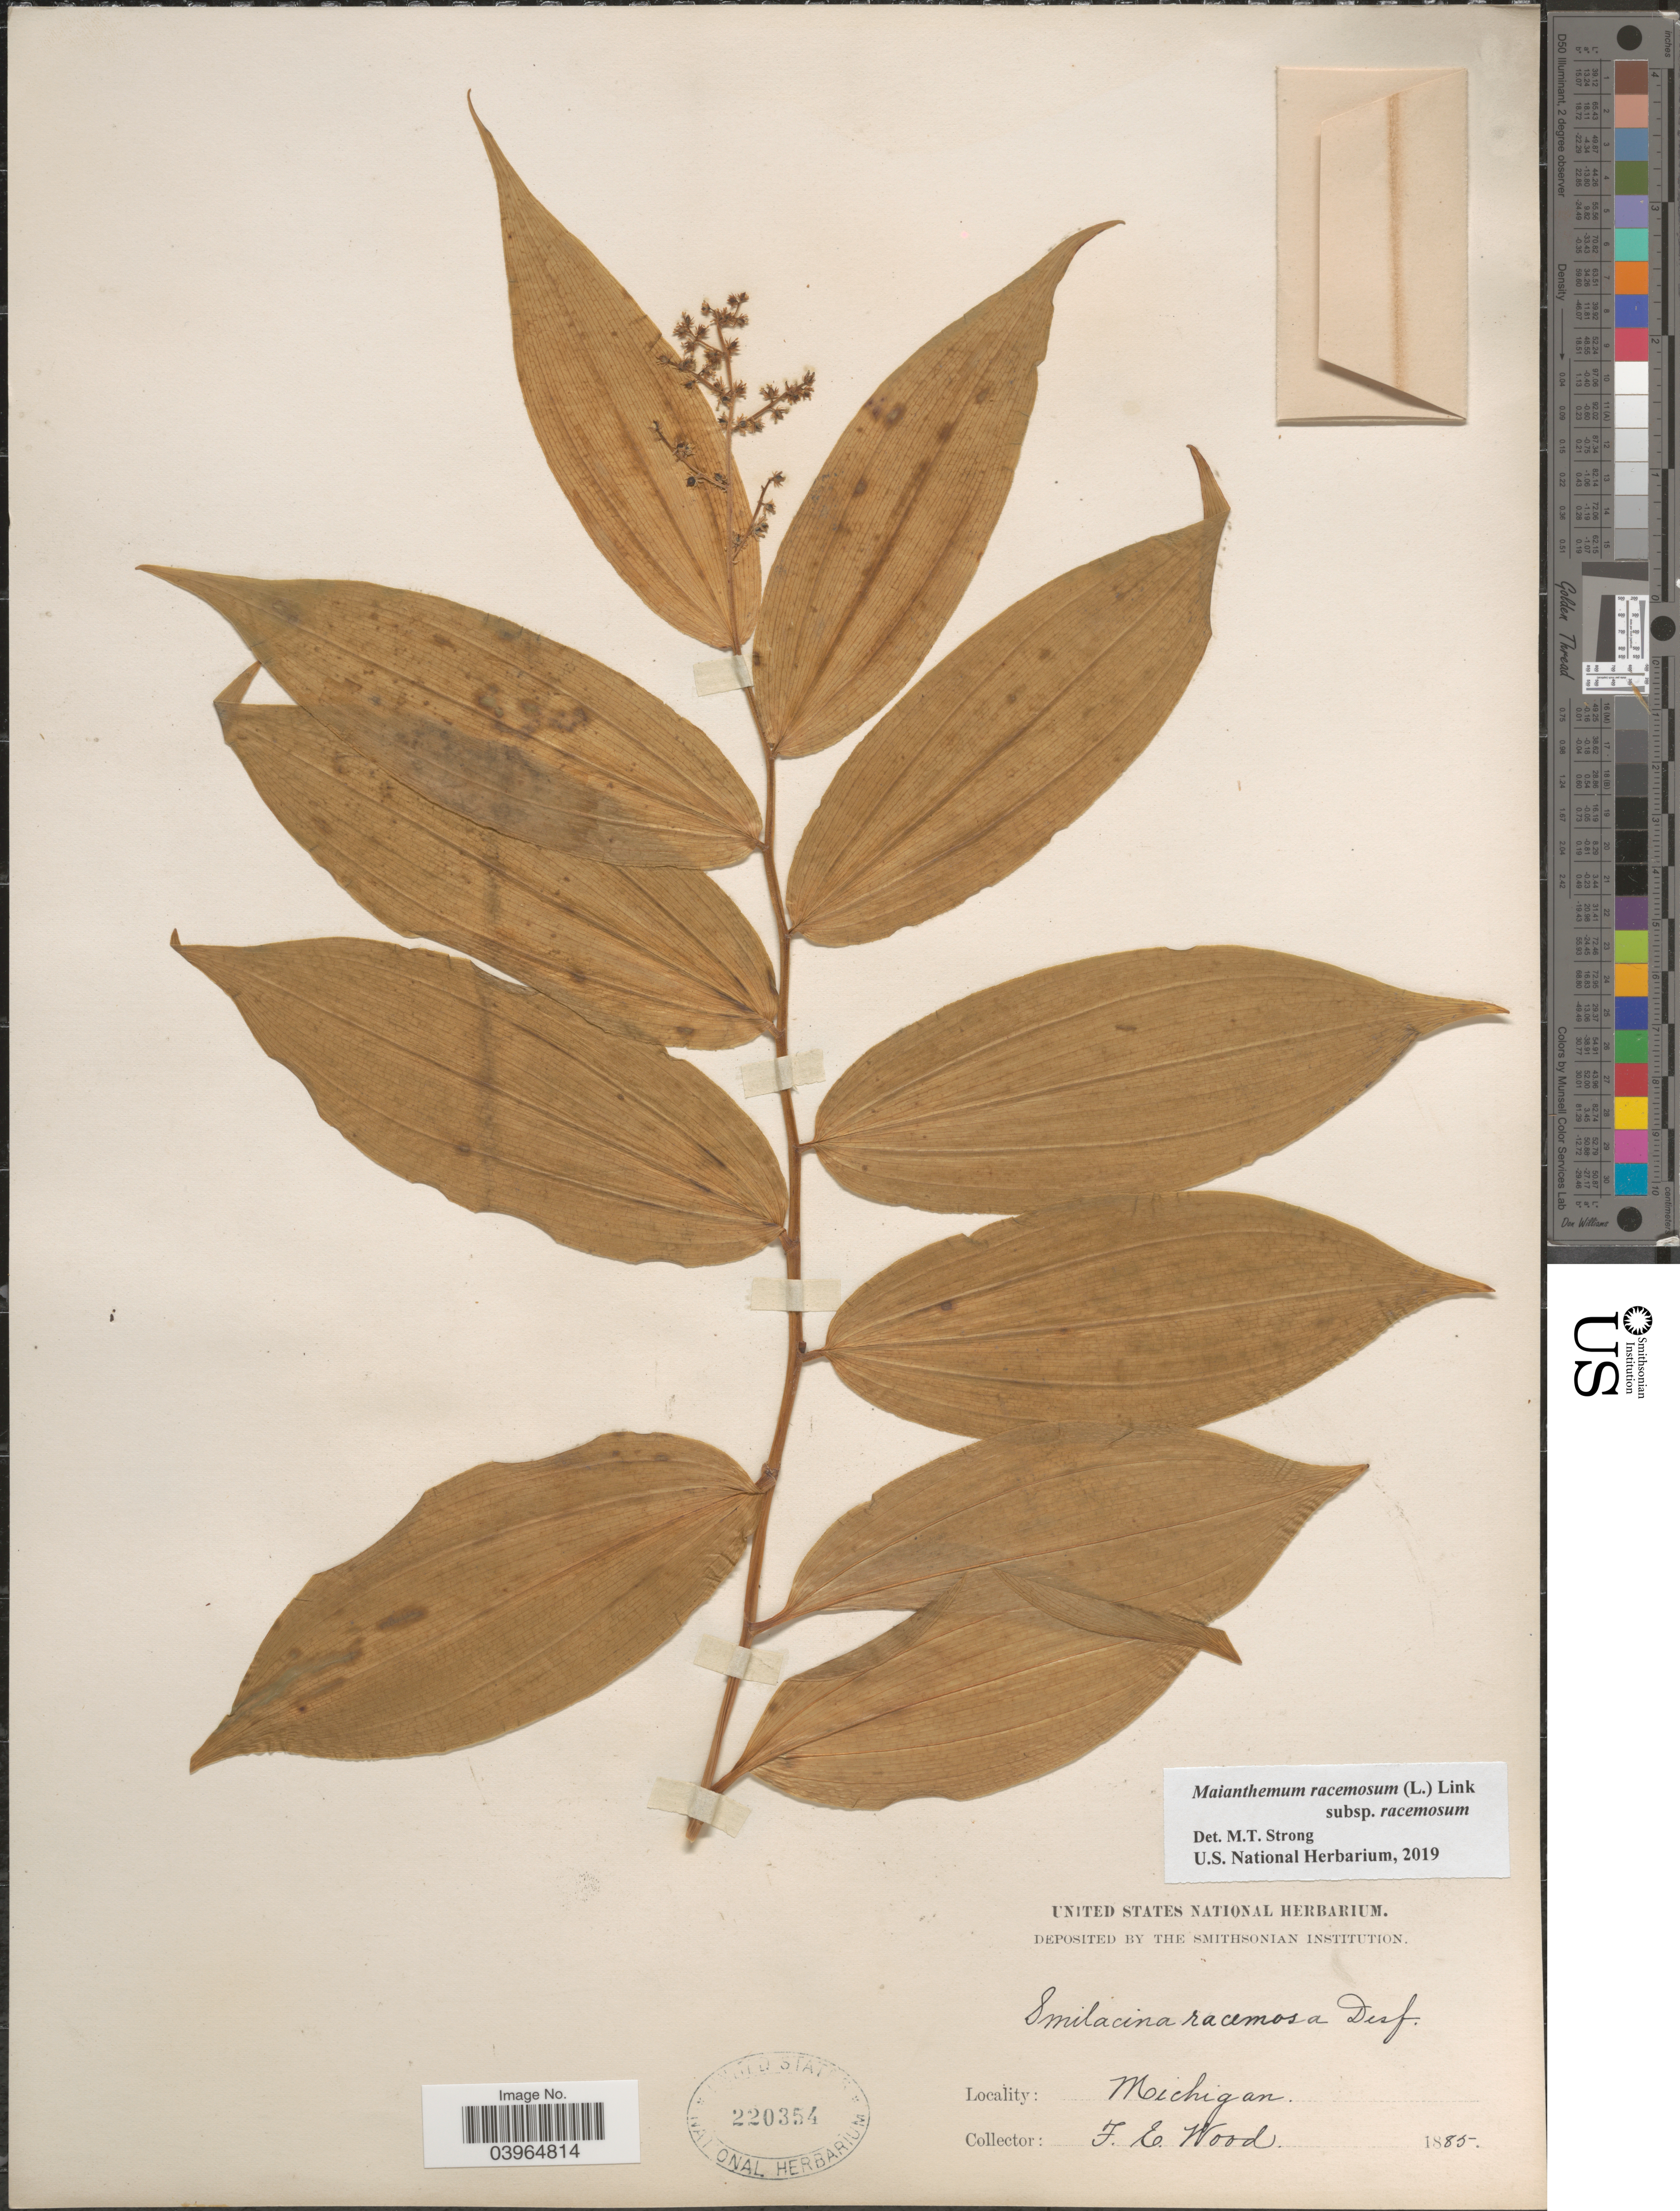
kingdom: Plantae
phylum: Tracheophyta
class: Liliopsida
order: Asparagales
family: Asparagaceae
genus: Maianthemum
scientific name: Maianthemum racemosum subsp. racemosum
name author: (L.) Link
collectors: F. Wood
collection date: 1885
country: United States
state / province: Michigan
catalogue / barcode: US 220354